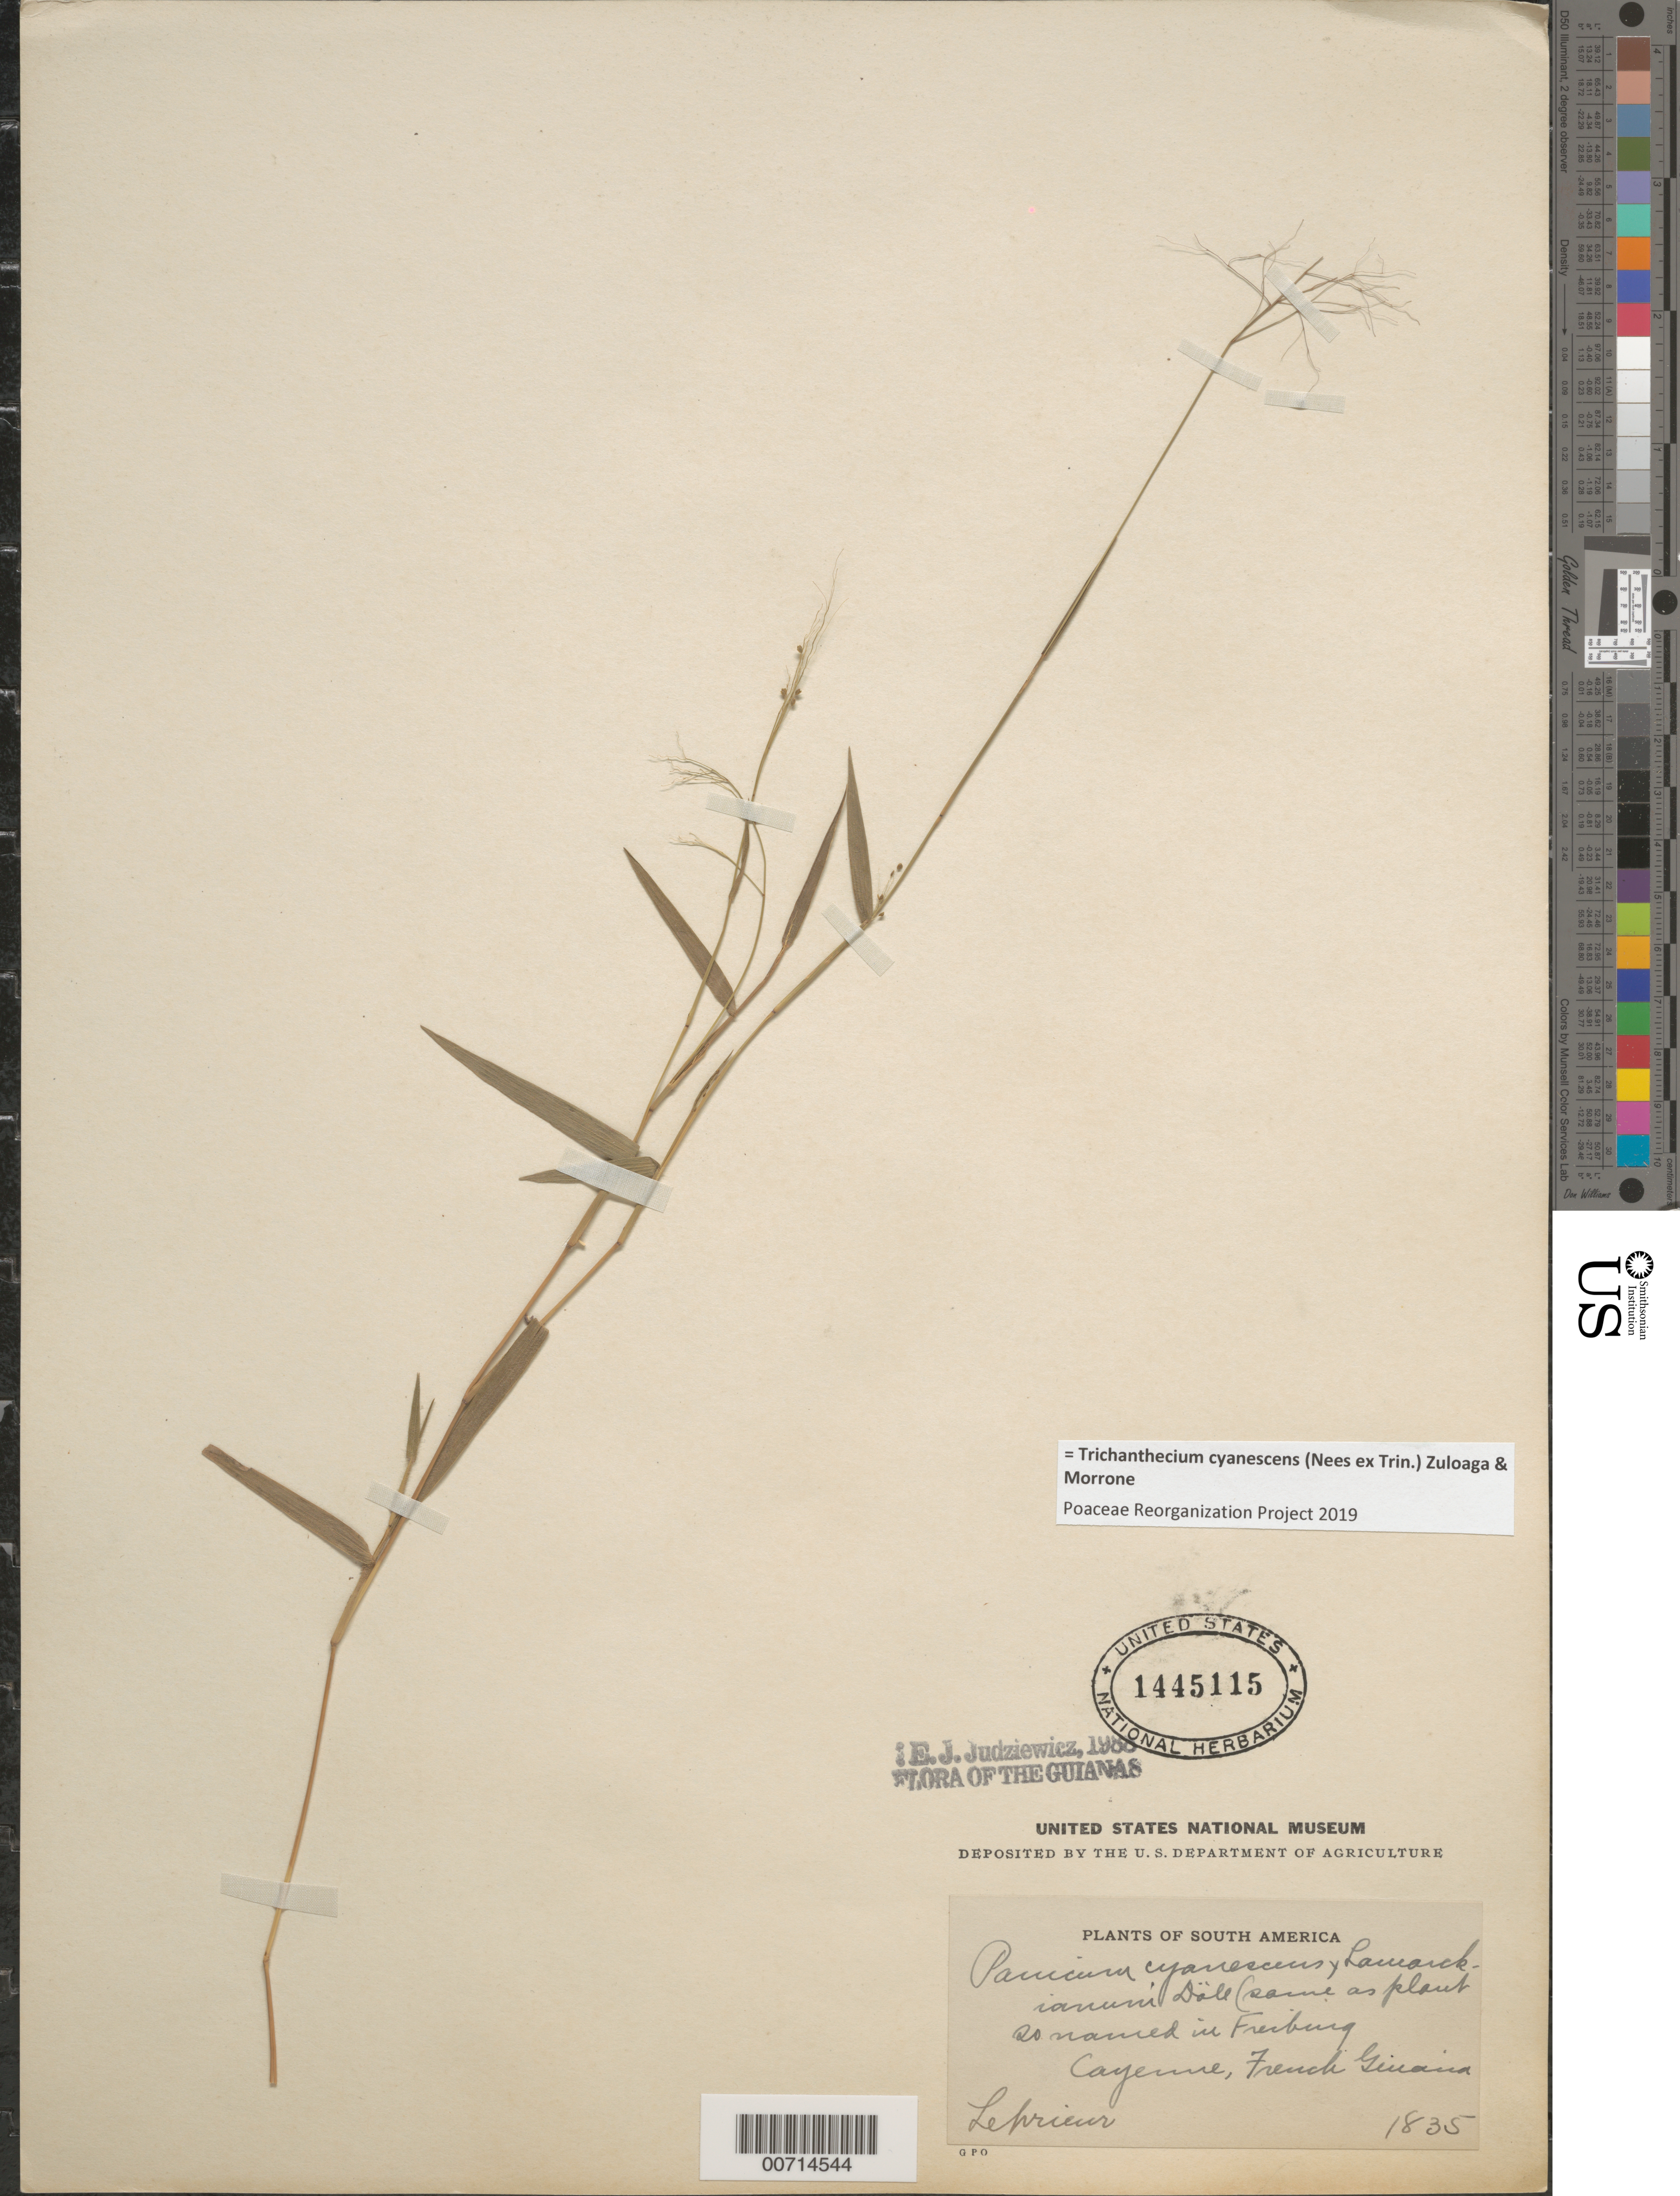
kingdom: Plantae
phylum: Tracheophyta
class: Liliopsida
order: Poales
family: Poaceae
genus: Panicum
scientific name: Panicum cyanescens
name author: Nees ex Trin.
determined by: Judziewicz, E. J.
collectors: F. M. R. Leprieur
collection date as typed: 1835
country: French Guiana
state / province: Cayenne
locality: Cayenne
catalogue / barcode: US 1445115